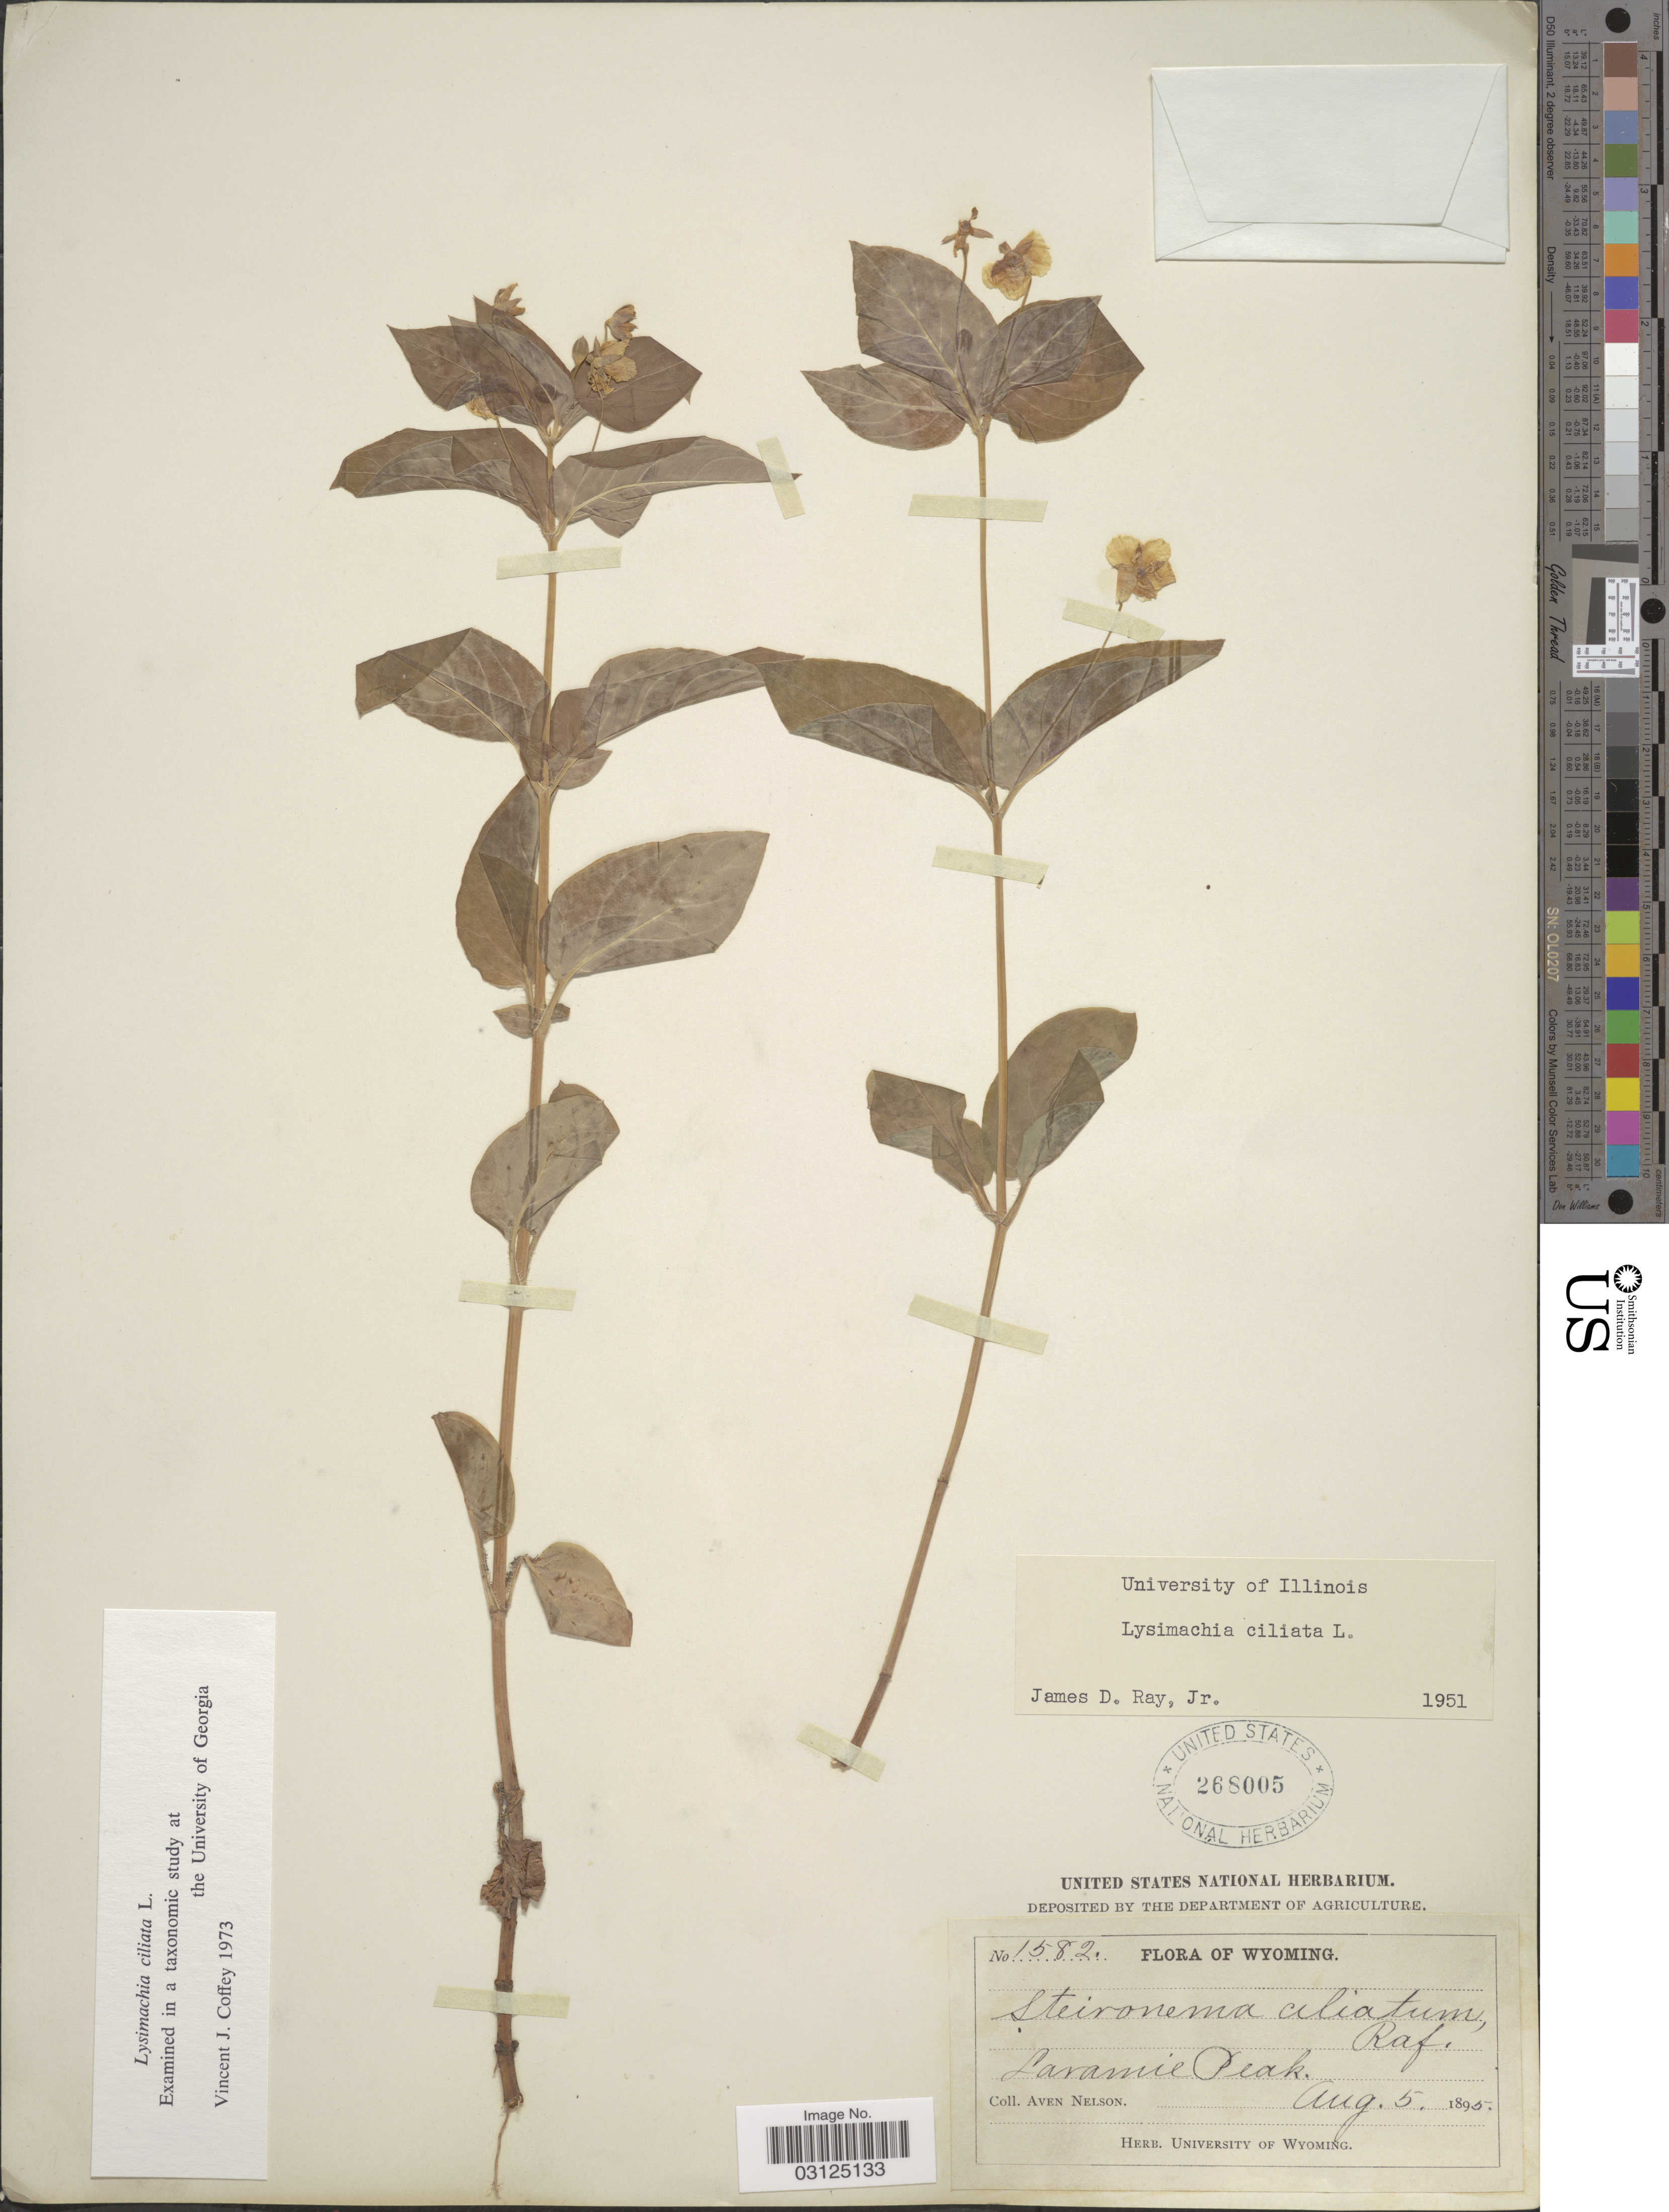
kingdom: Plantae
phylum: Tracheophyta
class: Magnoliopsida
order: Ericales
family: Primulaceae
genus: Lysimachia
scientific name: Lysimachia ciliata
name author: L.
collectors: A. Nelson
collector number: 1582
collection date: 1895-08-05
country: United States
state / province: Wyoming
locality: Laramie Peak.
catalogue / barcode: US 268005